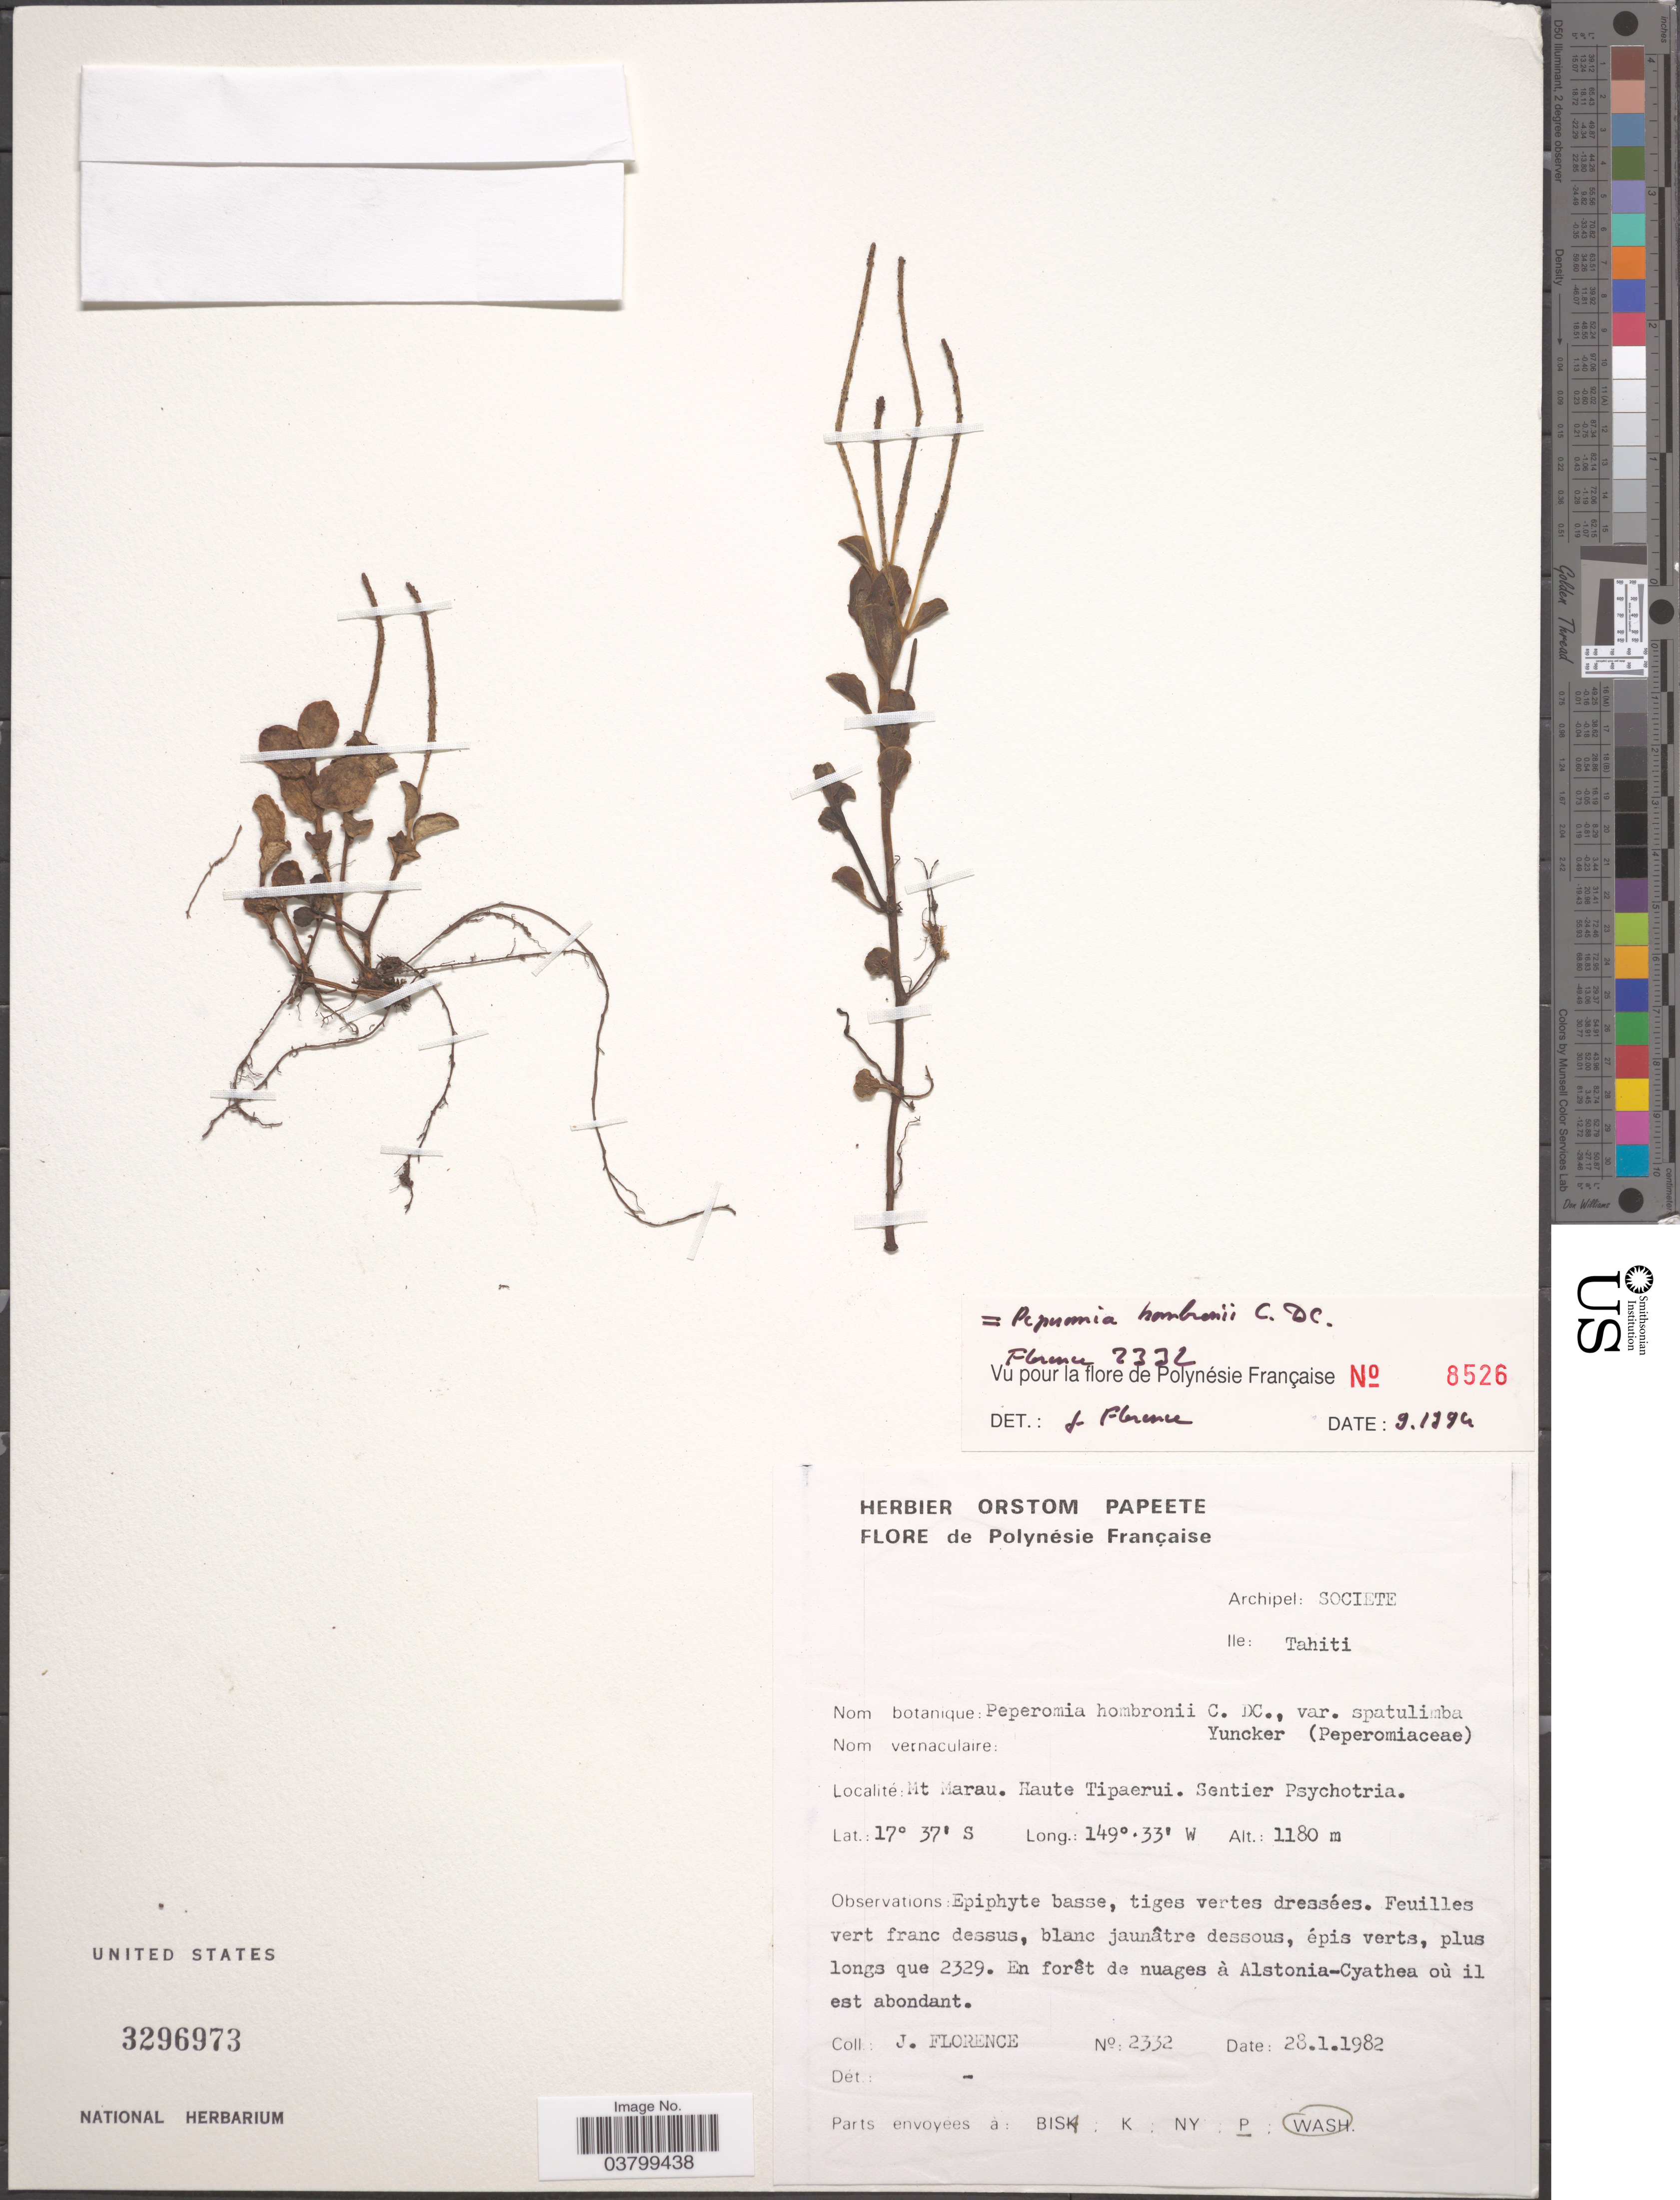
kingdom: Plantae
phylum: Tracheophyta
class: Magnoliopsida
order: Piperales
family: Piperaceae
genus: Peperomia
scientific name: Peperomia hombronii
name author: C. DC.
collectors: J. Florence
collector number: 2332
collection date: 1982-01-28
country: French Polynesia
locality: Archipel: Societe. Ile: Tahiti. Mt. Marau. Haute Tipaerui. Sentier Psychotria.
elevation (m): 1180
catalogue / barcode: US 3296973